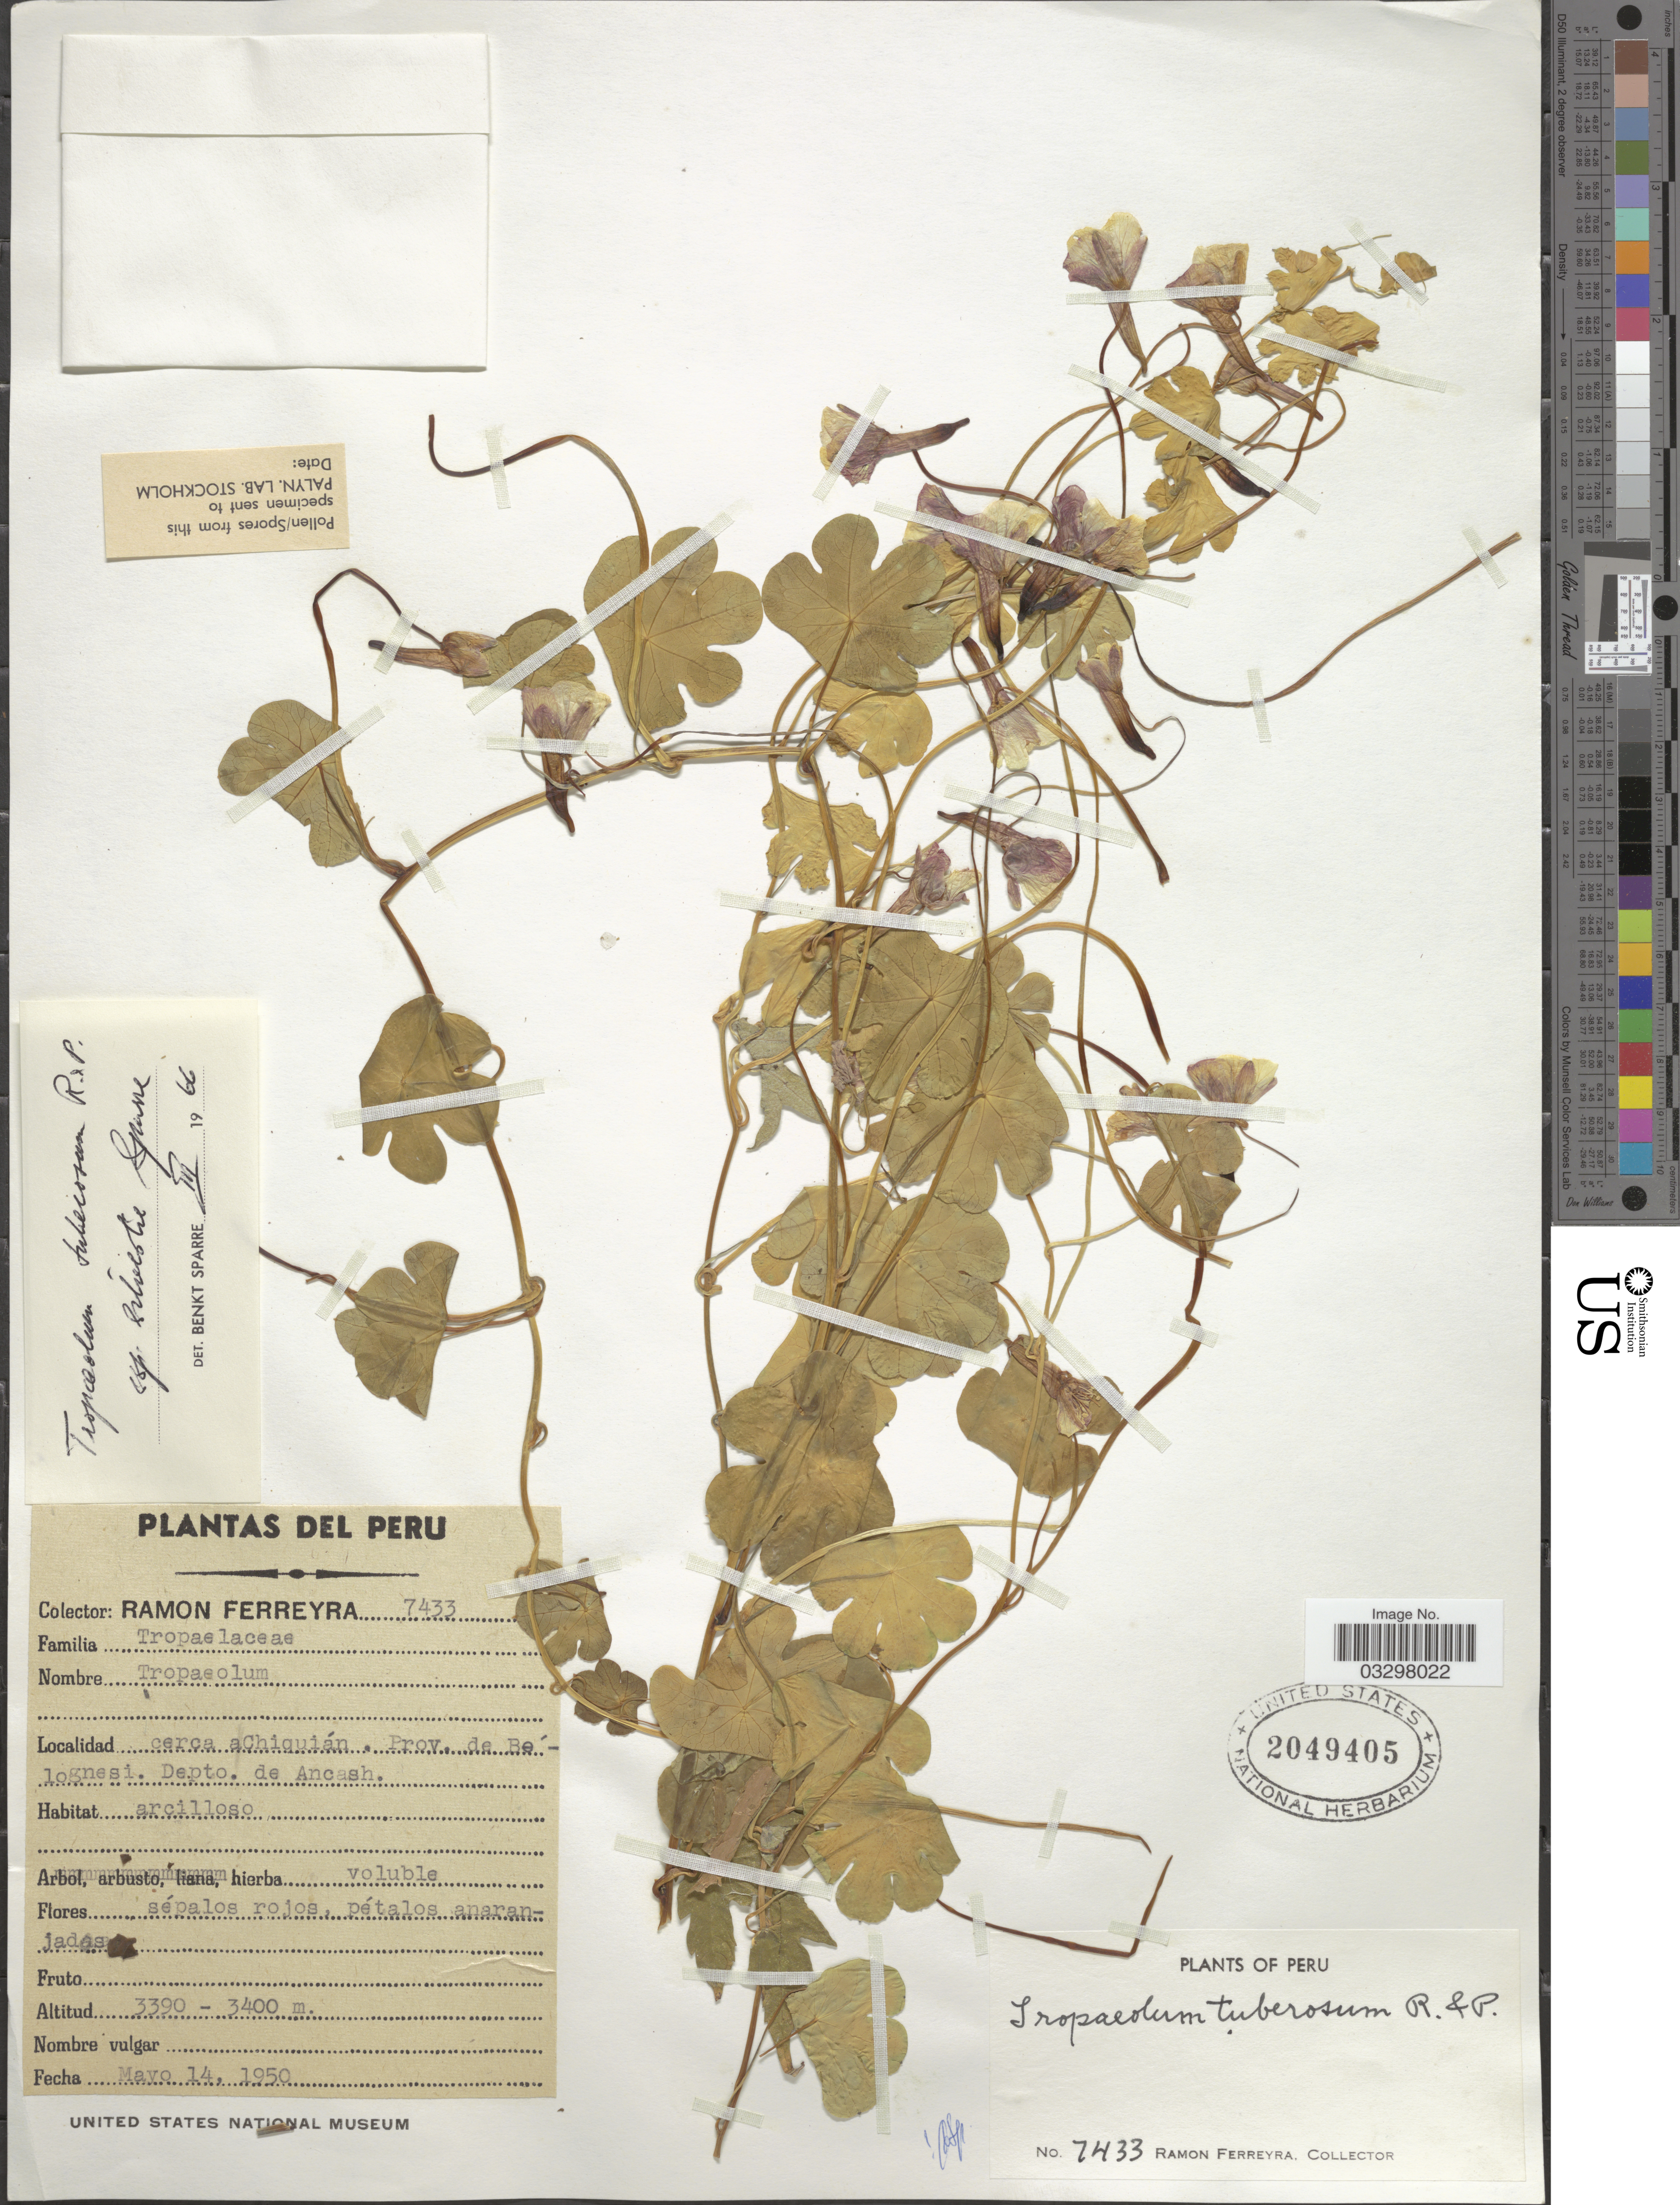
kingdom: Plantae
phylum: Tracheophyta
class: Magnoliopsida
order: Brassicales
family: Tropaeolaceae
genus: Tropaeolum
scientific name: Tropaeolum tuberosum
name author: Ruiz & Pav.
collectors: R. A. Ferreyra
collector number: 7433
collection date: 1950-05-14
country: Peru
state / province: Ancash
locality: Cerca a Chiquián, Prov. de Bélognesi. Depto. de Ancash.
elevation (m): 3390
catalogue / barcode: US 2049405